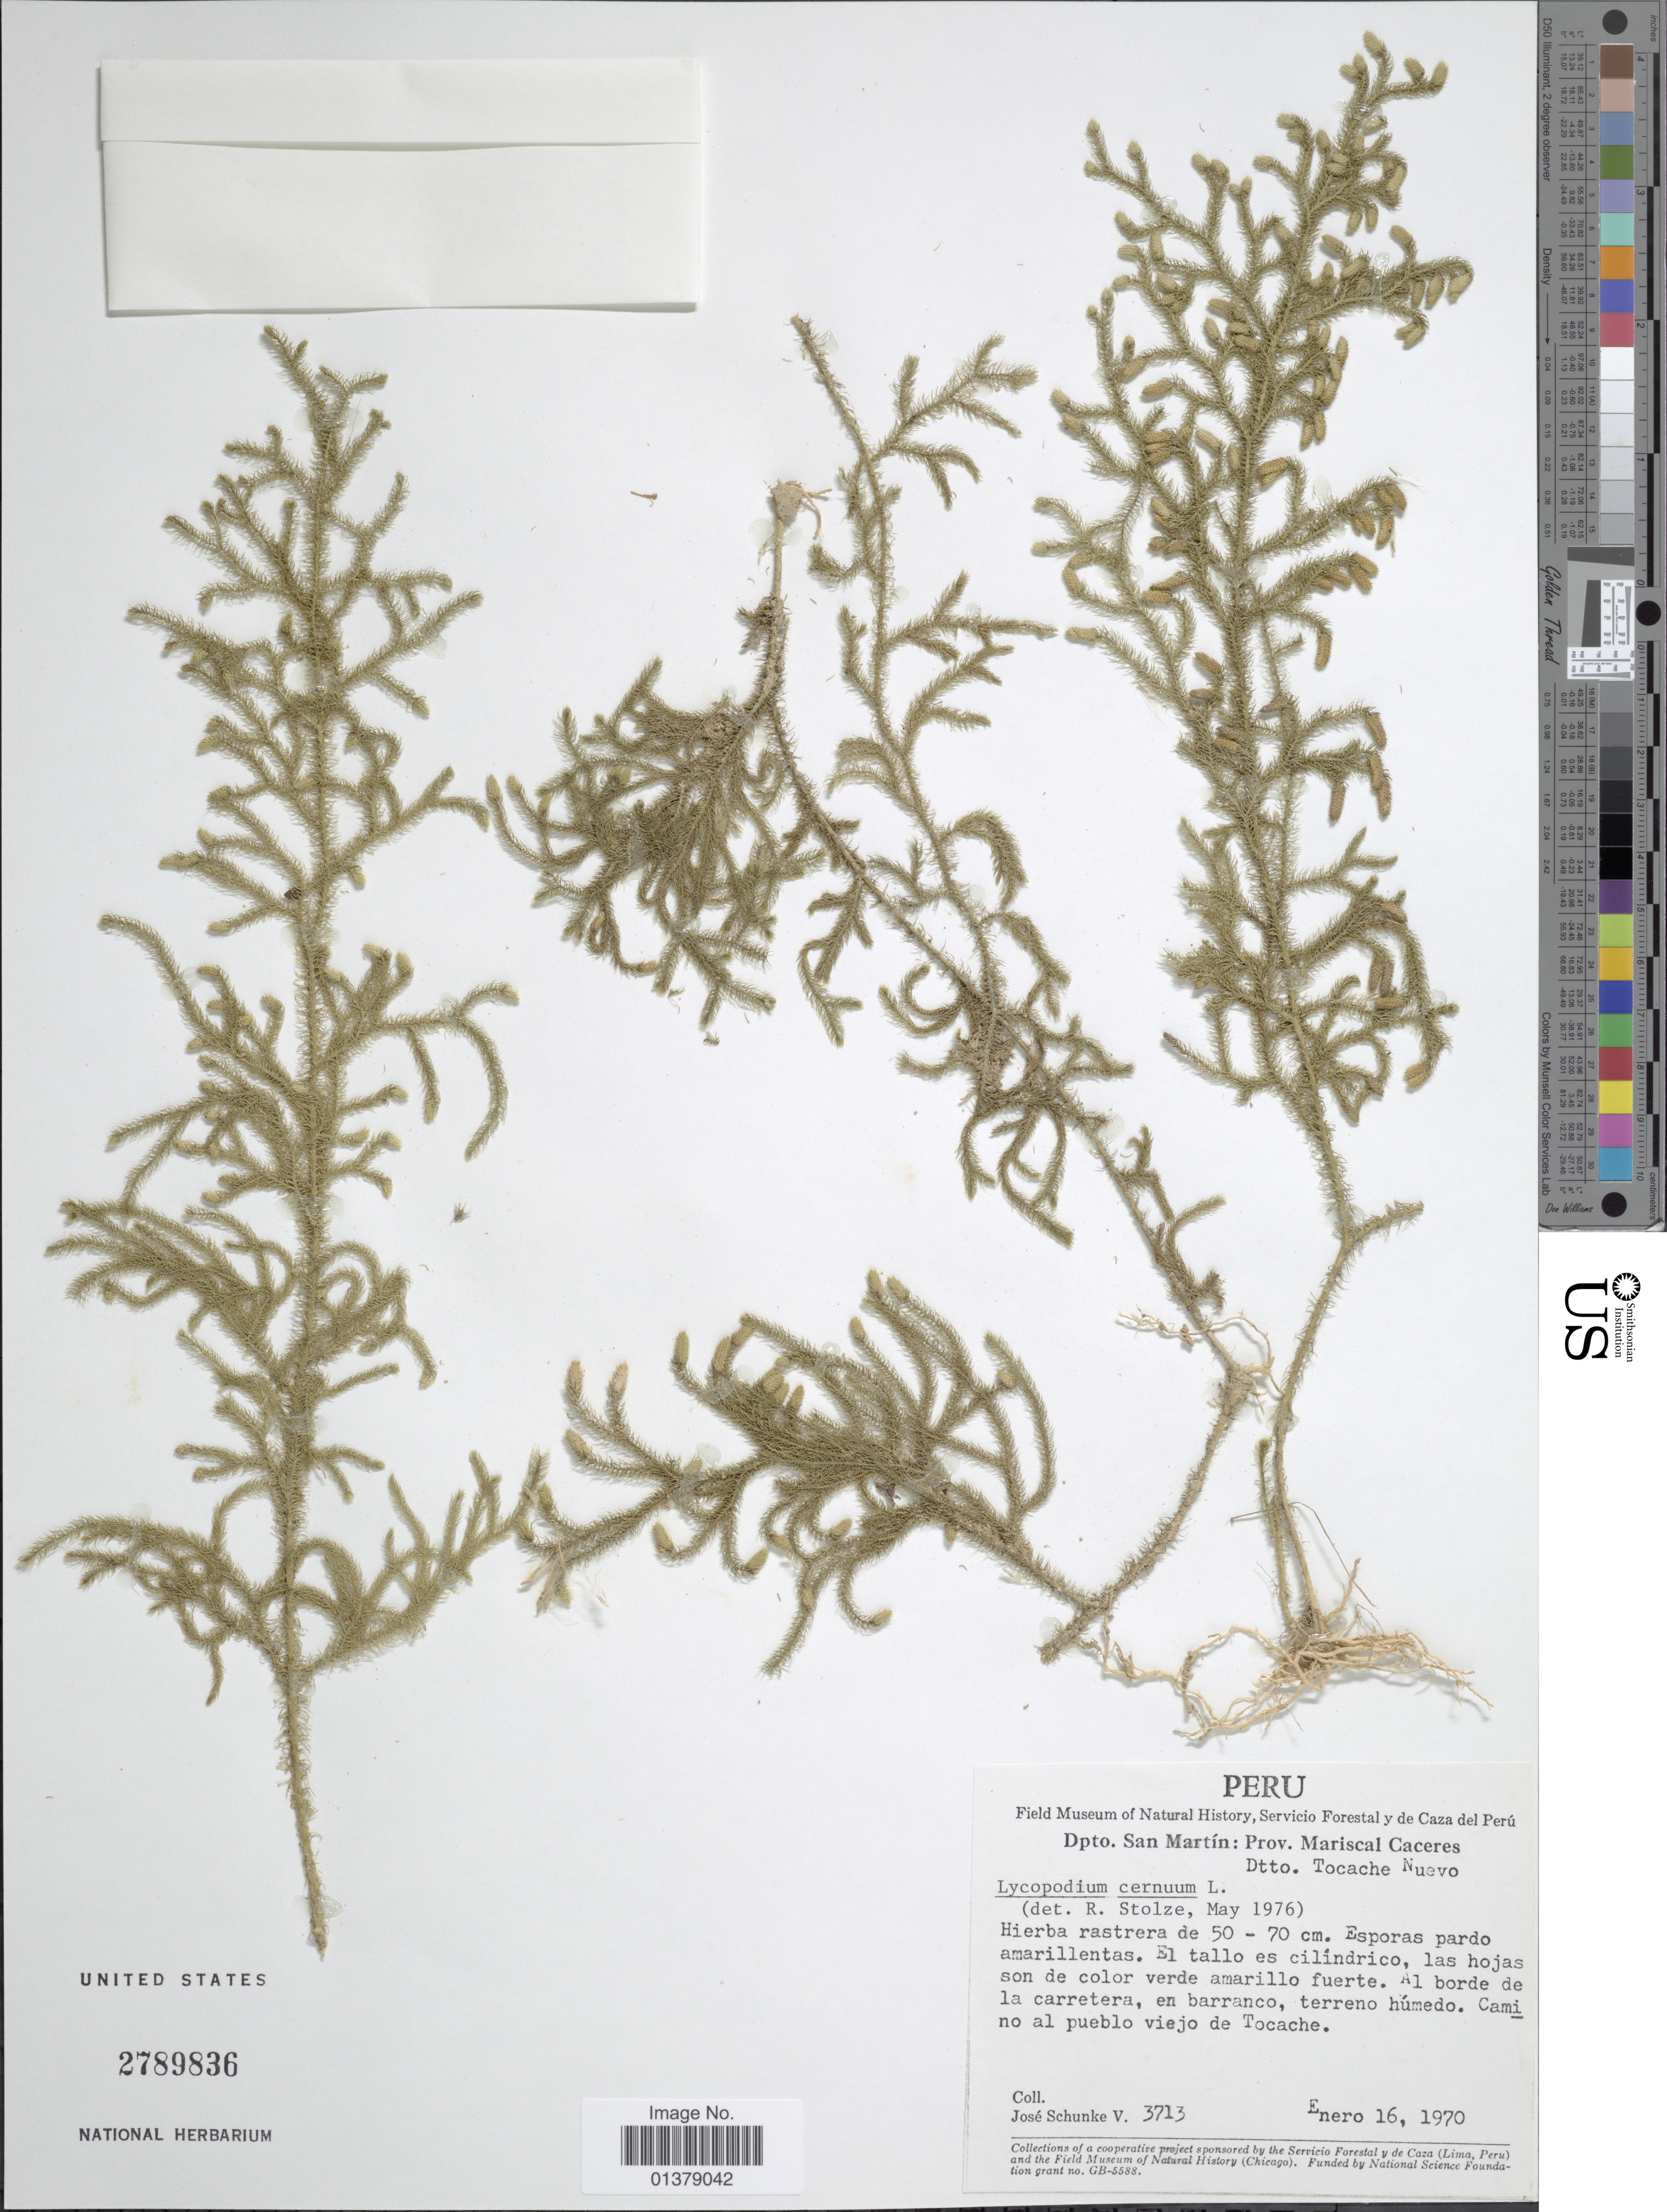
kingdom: Plantae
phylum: Tracheophyta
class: Lycopodiopsida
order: Lycopodiales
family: Lycopodiaceae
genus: Palhinhaea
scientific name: Palhinhaea cernua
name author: (L.) Vasc. & Franco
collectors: J. Schunke Vigo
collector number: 3713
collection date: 1970-01-16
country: Peru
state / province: San Martín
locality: Prov. Mariscal Caceres, Dtto. Tocache Nuevo, al borde de la carretera , en barranco, terreno humedo, camino al pueblo viejo de Tocache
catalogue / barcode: US 2789836